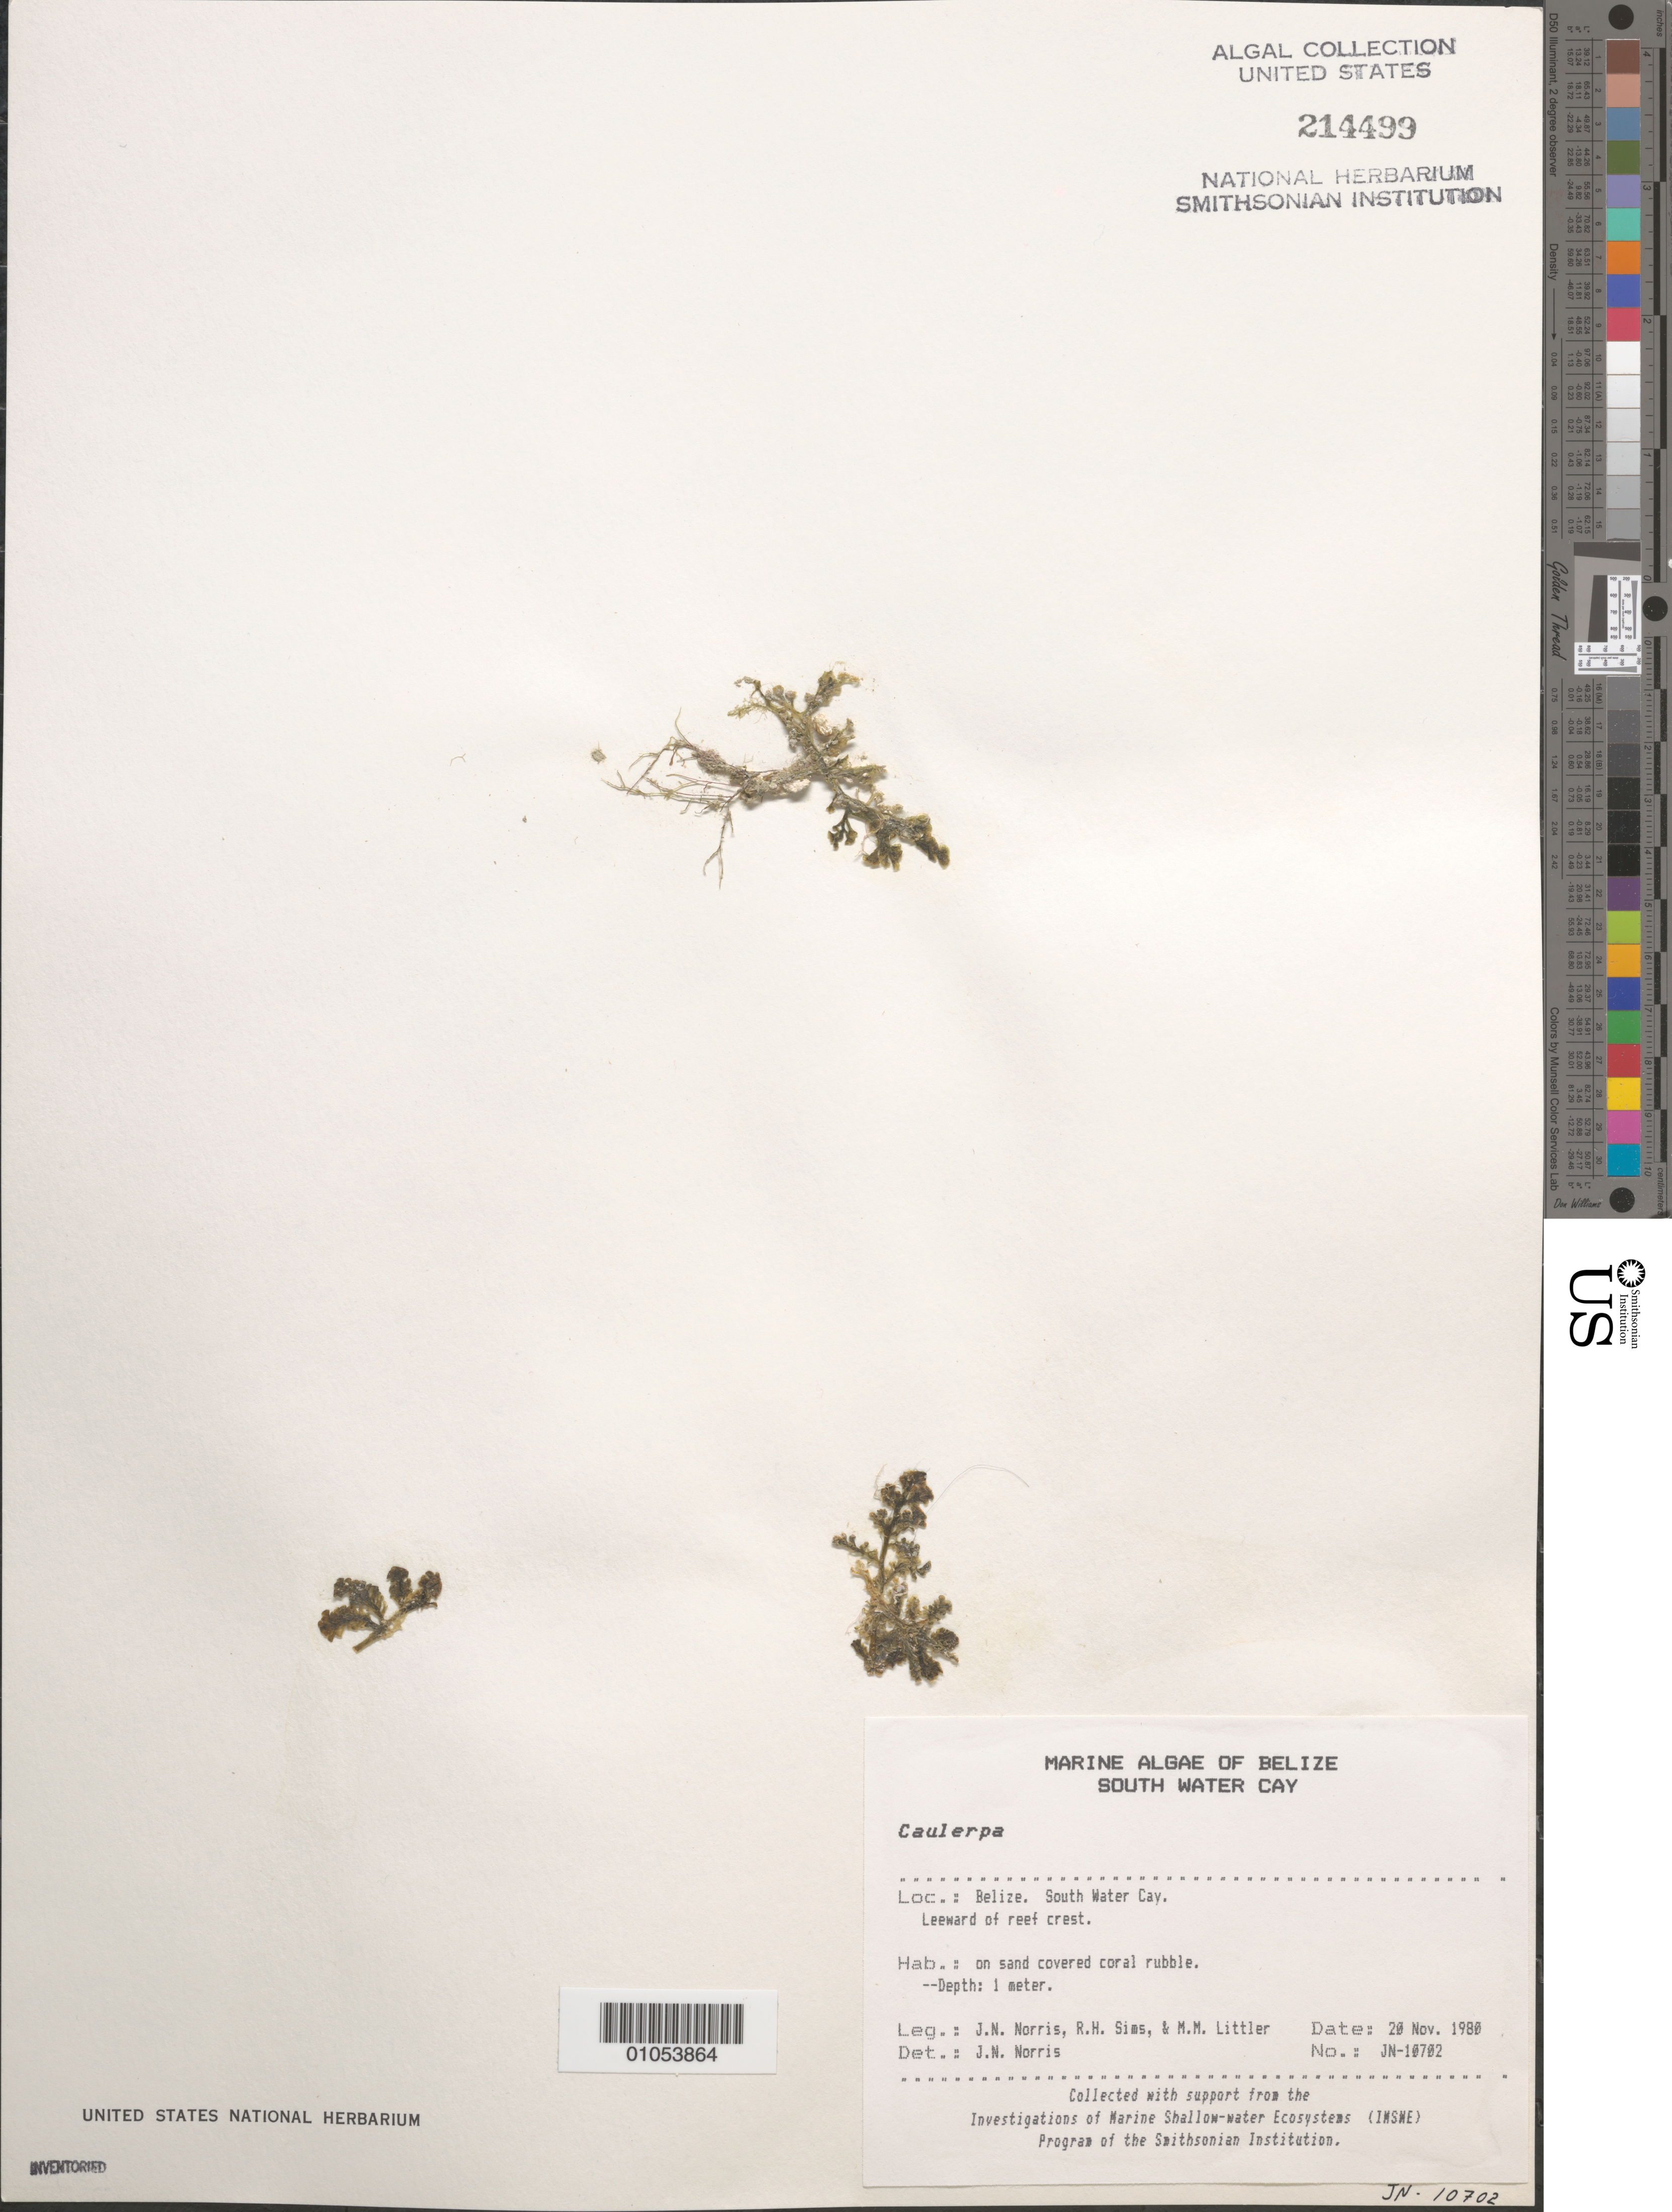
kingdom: Plantae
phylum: Chlorophyta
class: Ulvophyceae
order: Bryopsidales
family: Caulerpaceae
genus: Caulerpa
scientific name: Caulerpa racemosa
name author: (Forssk.) J. Agardh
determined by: Norris, James N.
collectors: J. N. Norris, R. H. Sims & M. M. Littler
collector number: JN-10702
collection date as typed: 20 Nov 1980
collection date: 1980-11-20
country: Belize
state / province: Stann Creek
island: South Water Cay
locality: Leeward of reef crest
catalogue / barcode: US 214499